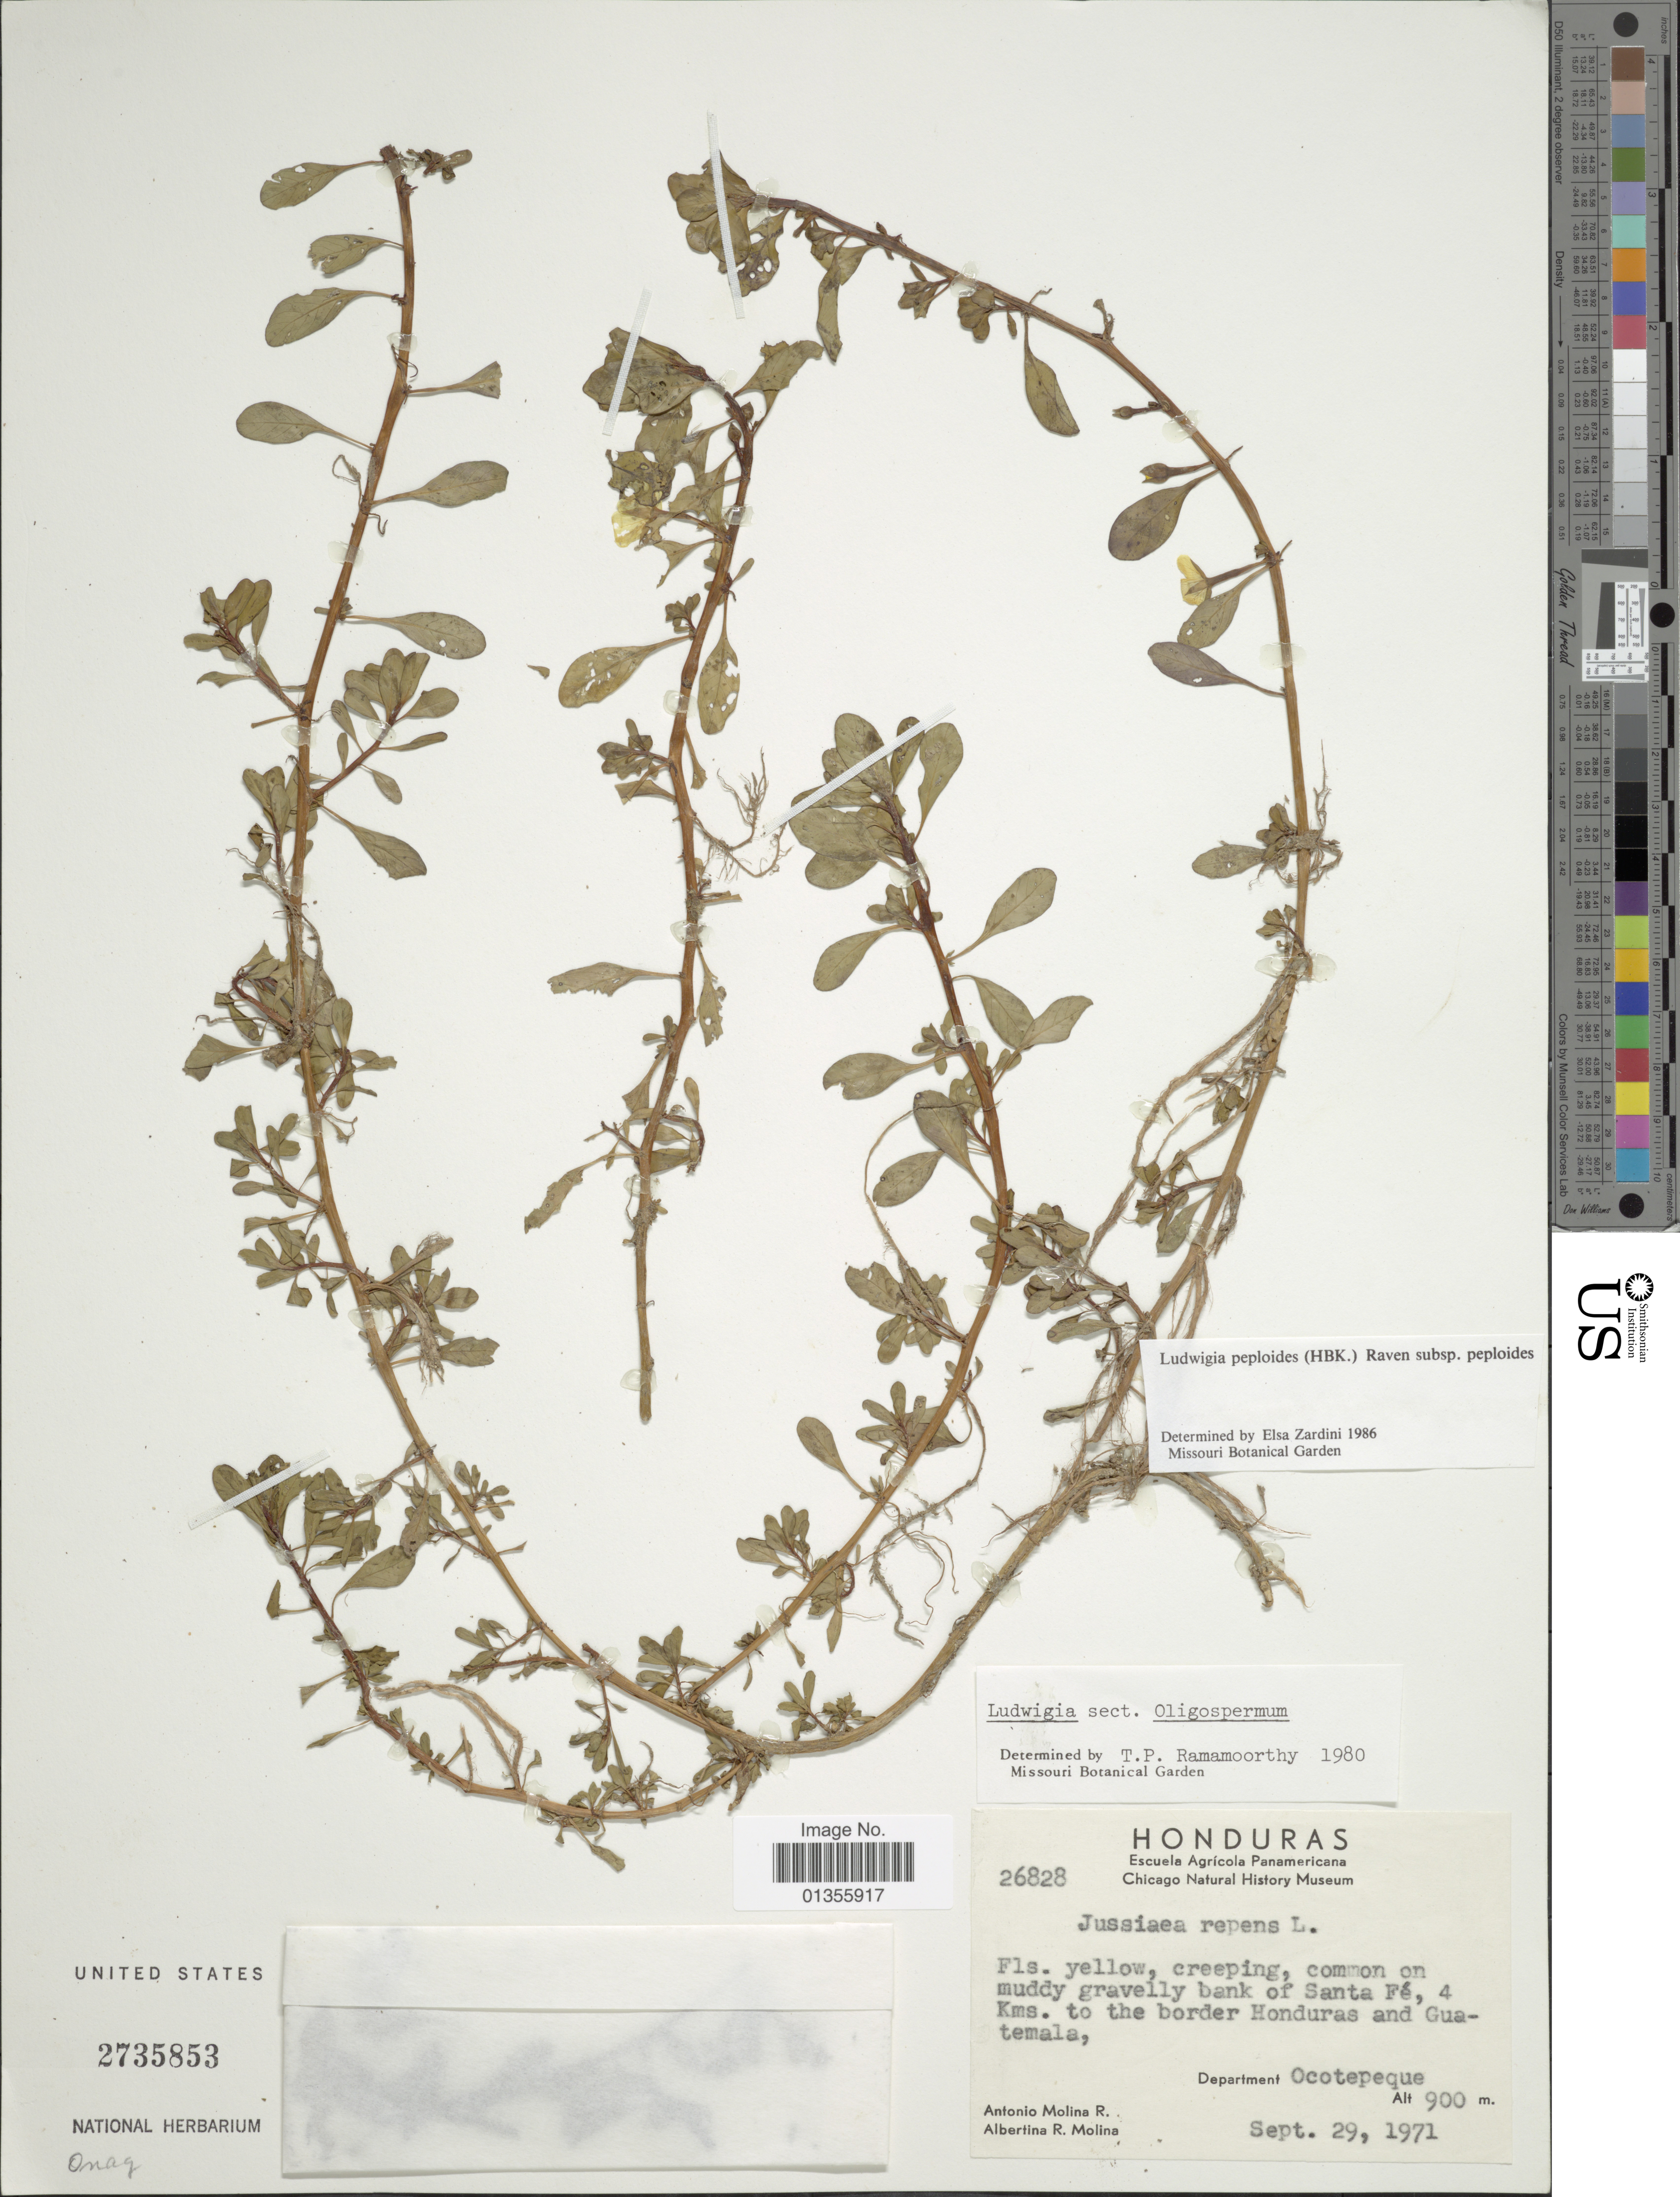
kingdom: Plantae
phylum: Tracheophyta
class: Magnoliopsida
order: Myrtales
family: Onagraceae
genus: Ludwigia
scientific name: Ludwigia peploides subsp. peploides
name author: (Kunth) P.H. Raven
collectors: A. Molina R. & A. R. Molina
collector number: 26828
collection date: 1971-09-29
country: Honduras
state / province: Ocotepeque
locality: Common on muddy gravelly bank of Santa Fé, 4 Kms. to the border Honduras and Guatemala, Department Ocotepeque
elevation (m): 900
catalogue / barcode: US 2735853